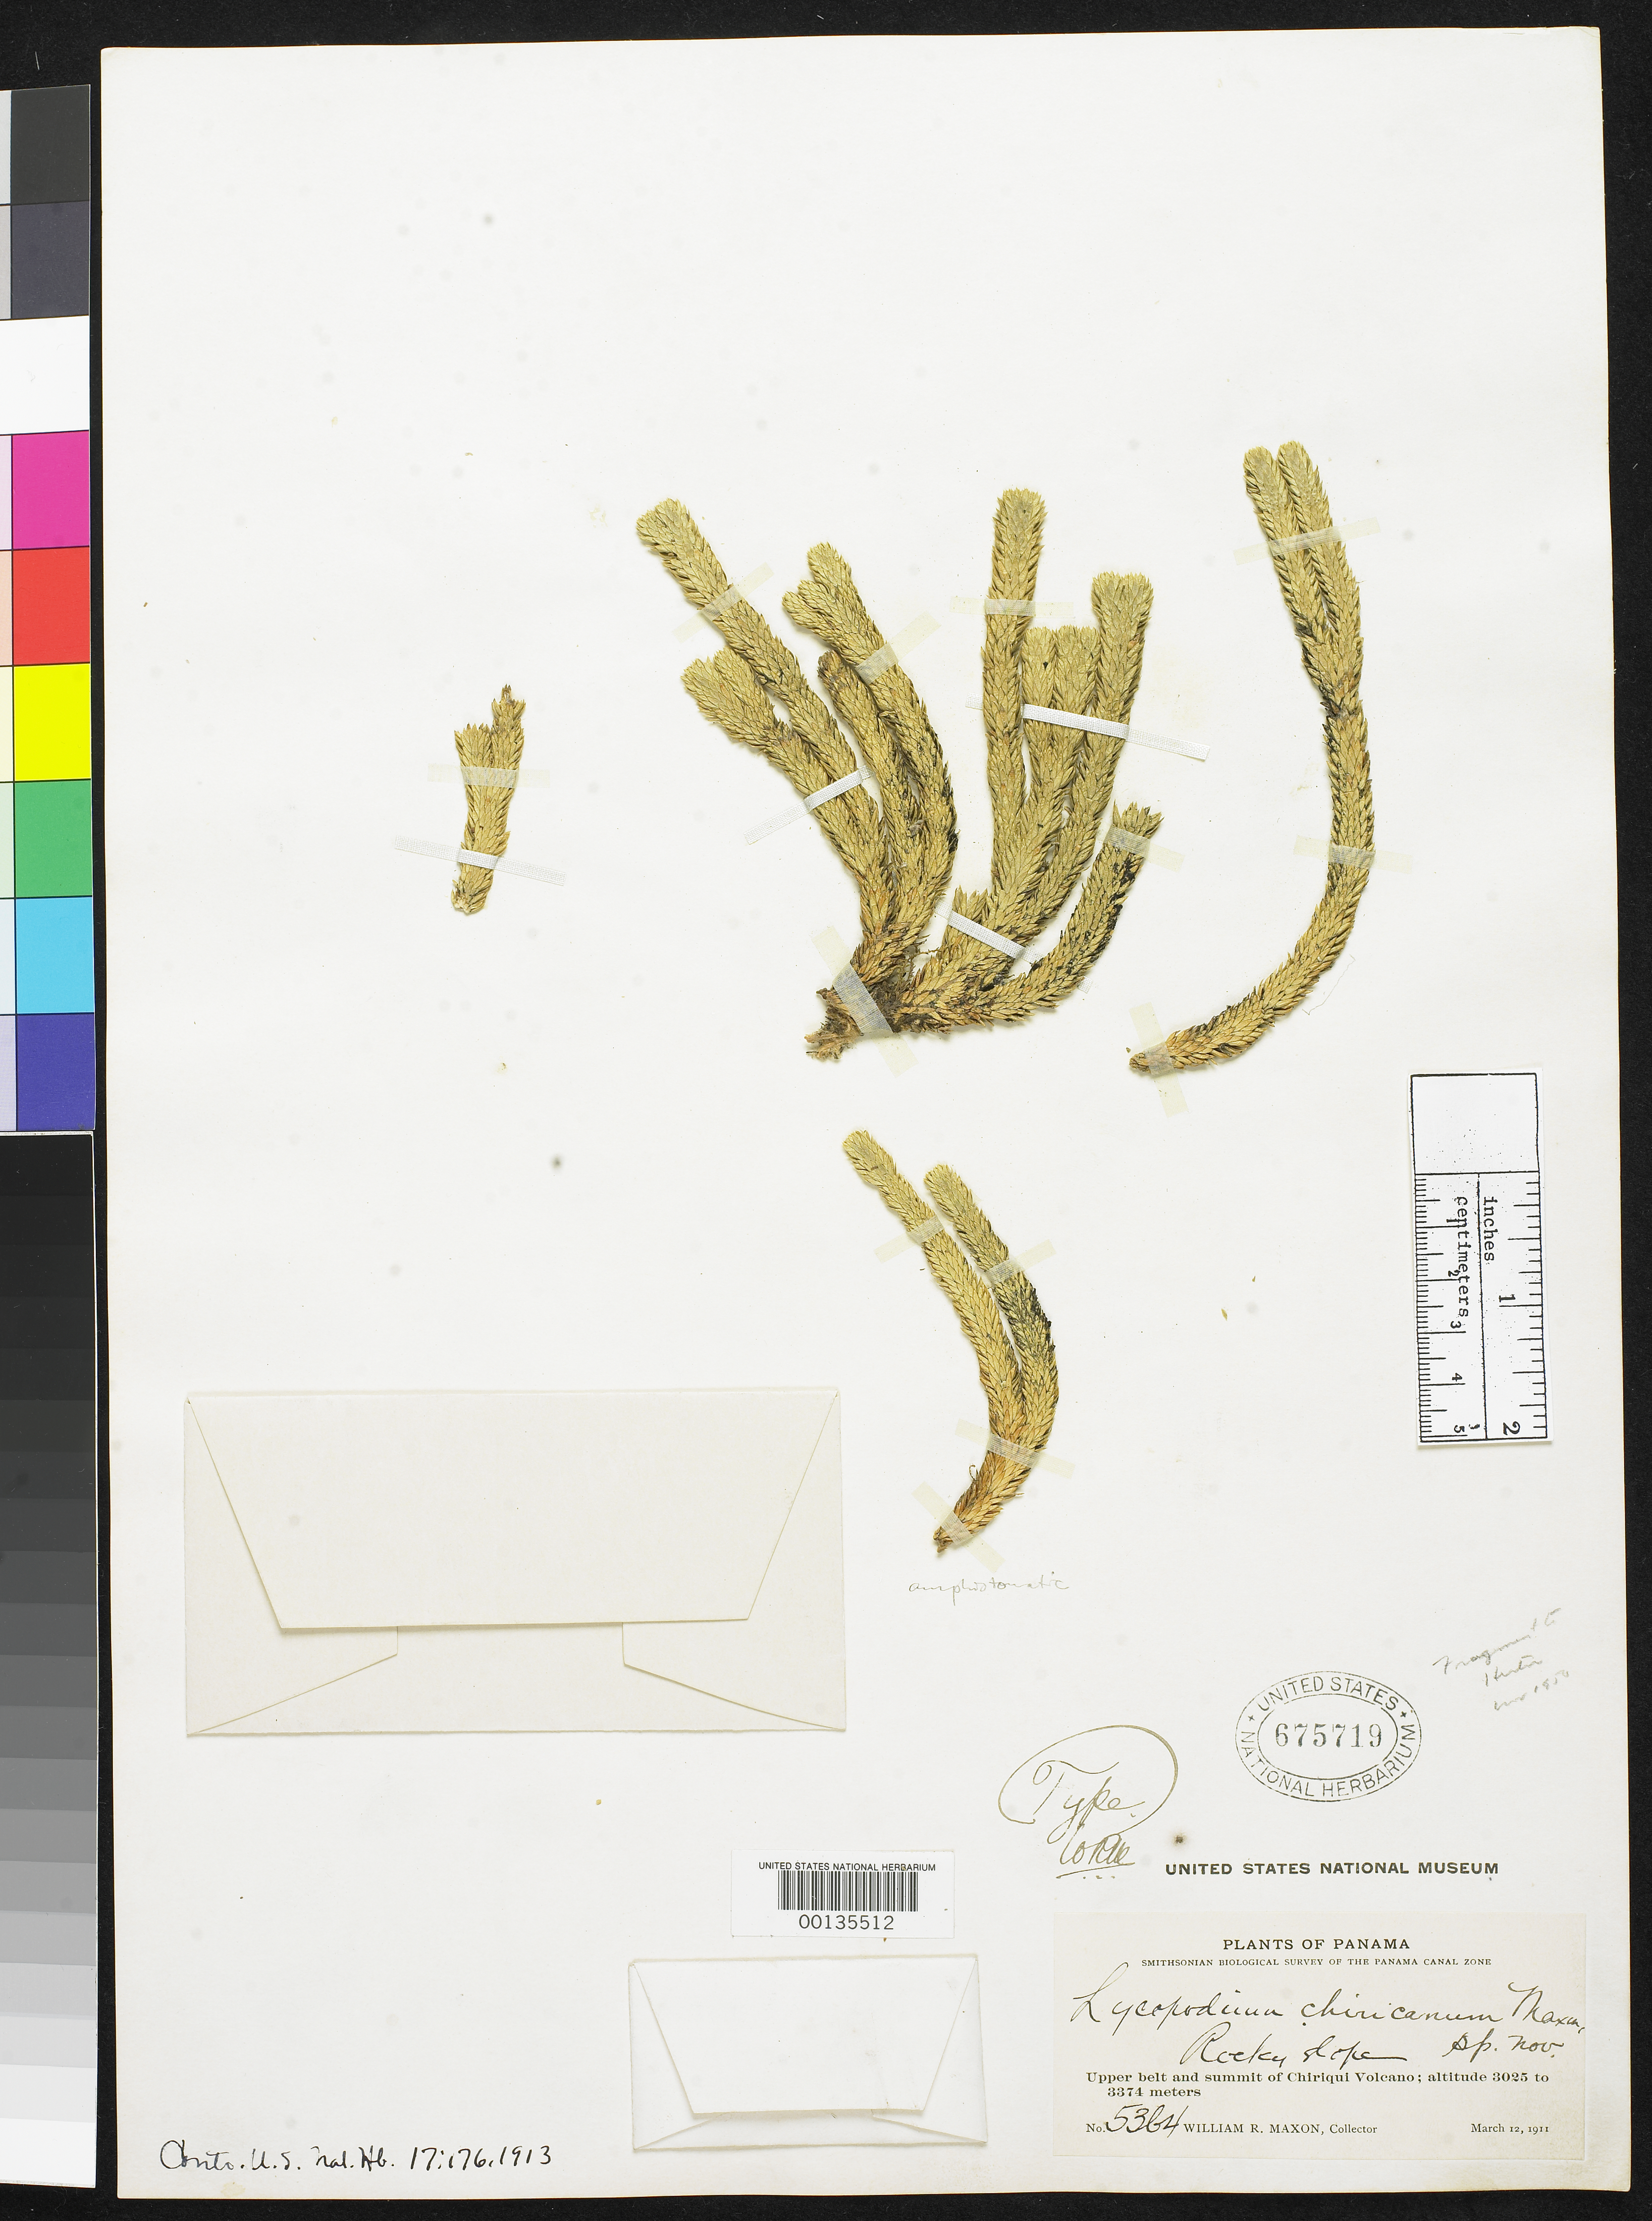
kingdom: Plantae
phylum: Tracheophyta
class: Lycopodiopsida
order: Lycopodiales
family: Lycopodiaceae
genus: Lycopodium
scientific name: Lycopodium chiricanum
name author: Maxon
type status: Holotype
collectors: W. R. Maxon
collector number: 5364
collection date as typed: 12 Mar 1922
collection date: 1922-03-12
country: Panama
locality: Upper belt & summit of Chiriqui Volcano.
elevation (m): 3025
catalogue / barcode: US 675719